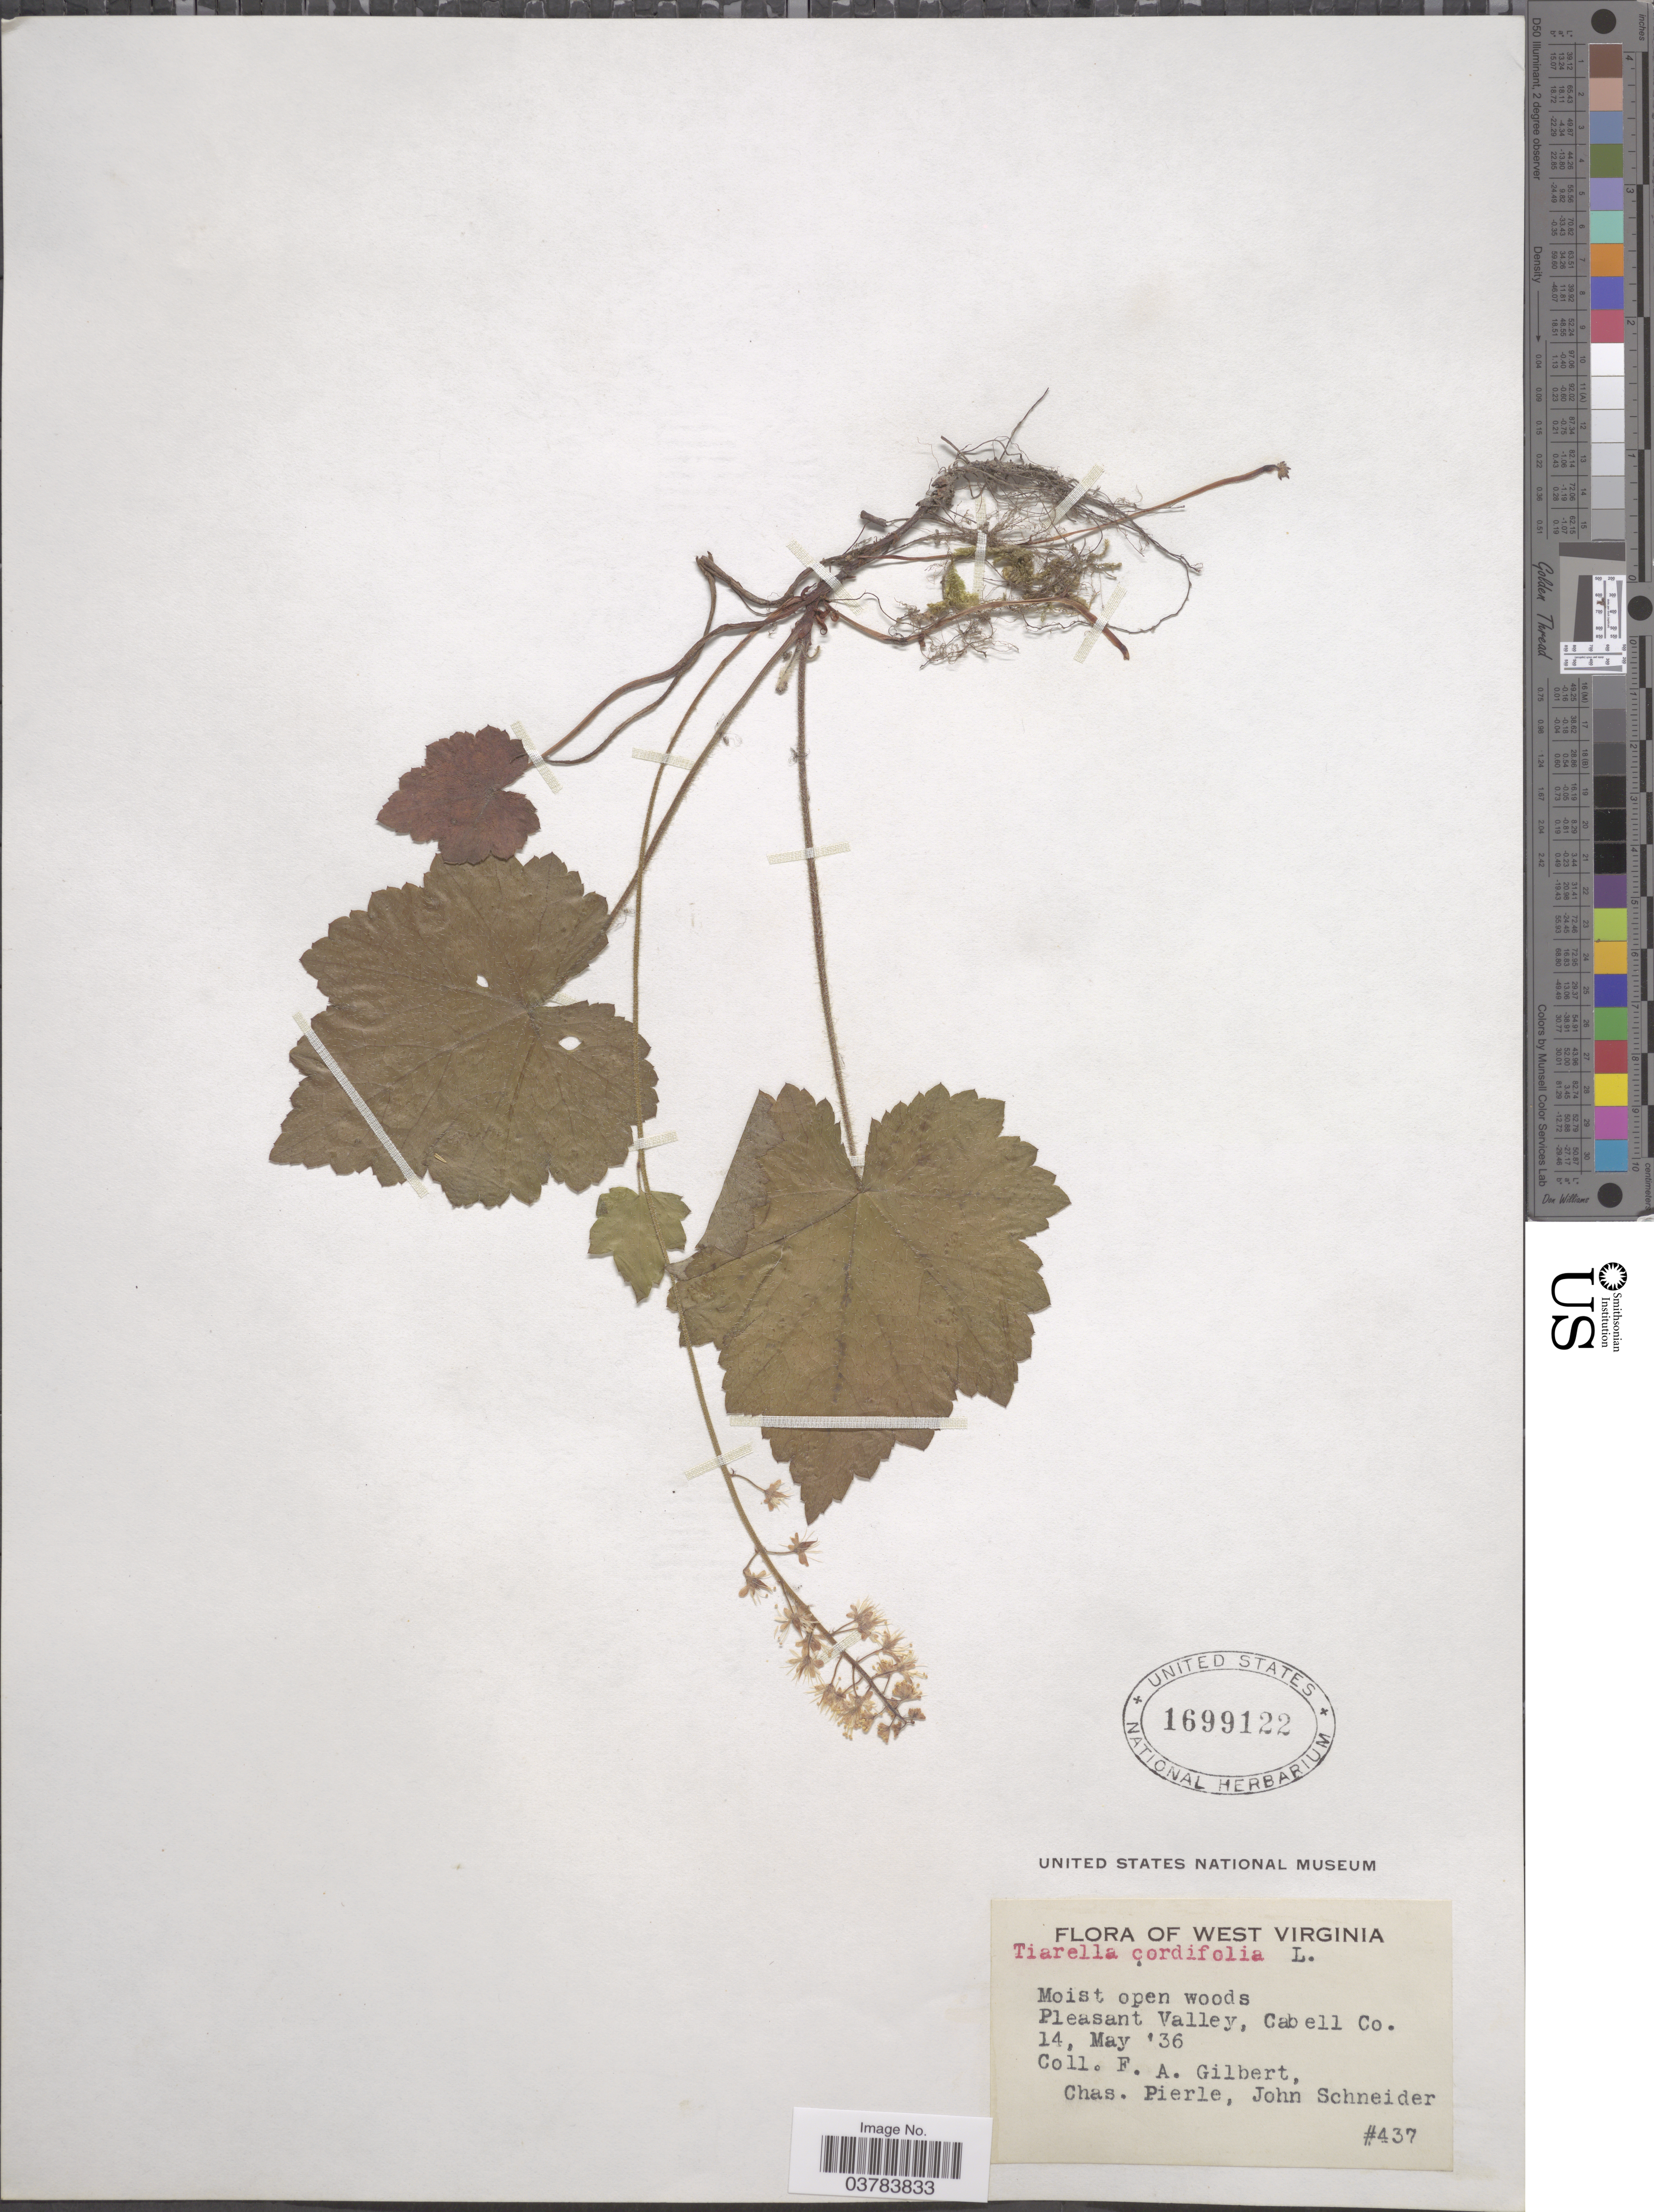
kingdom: Plantae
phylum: Tracheophyta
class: Magnoliopsida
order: Saxifragales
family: Saxifragaceae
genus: Tiarella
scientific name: Tiarella cordifolia var. typica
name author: Lakela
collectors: F. A. Gilbert, C. Pierle & J. Schneider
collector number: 437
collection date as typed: Transcribed d/m/y: 14/5/36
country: United States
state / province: West Virginia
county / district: Cabell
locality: Pleasant Valley, Cabell Co.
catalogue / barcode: US 1699122